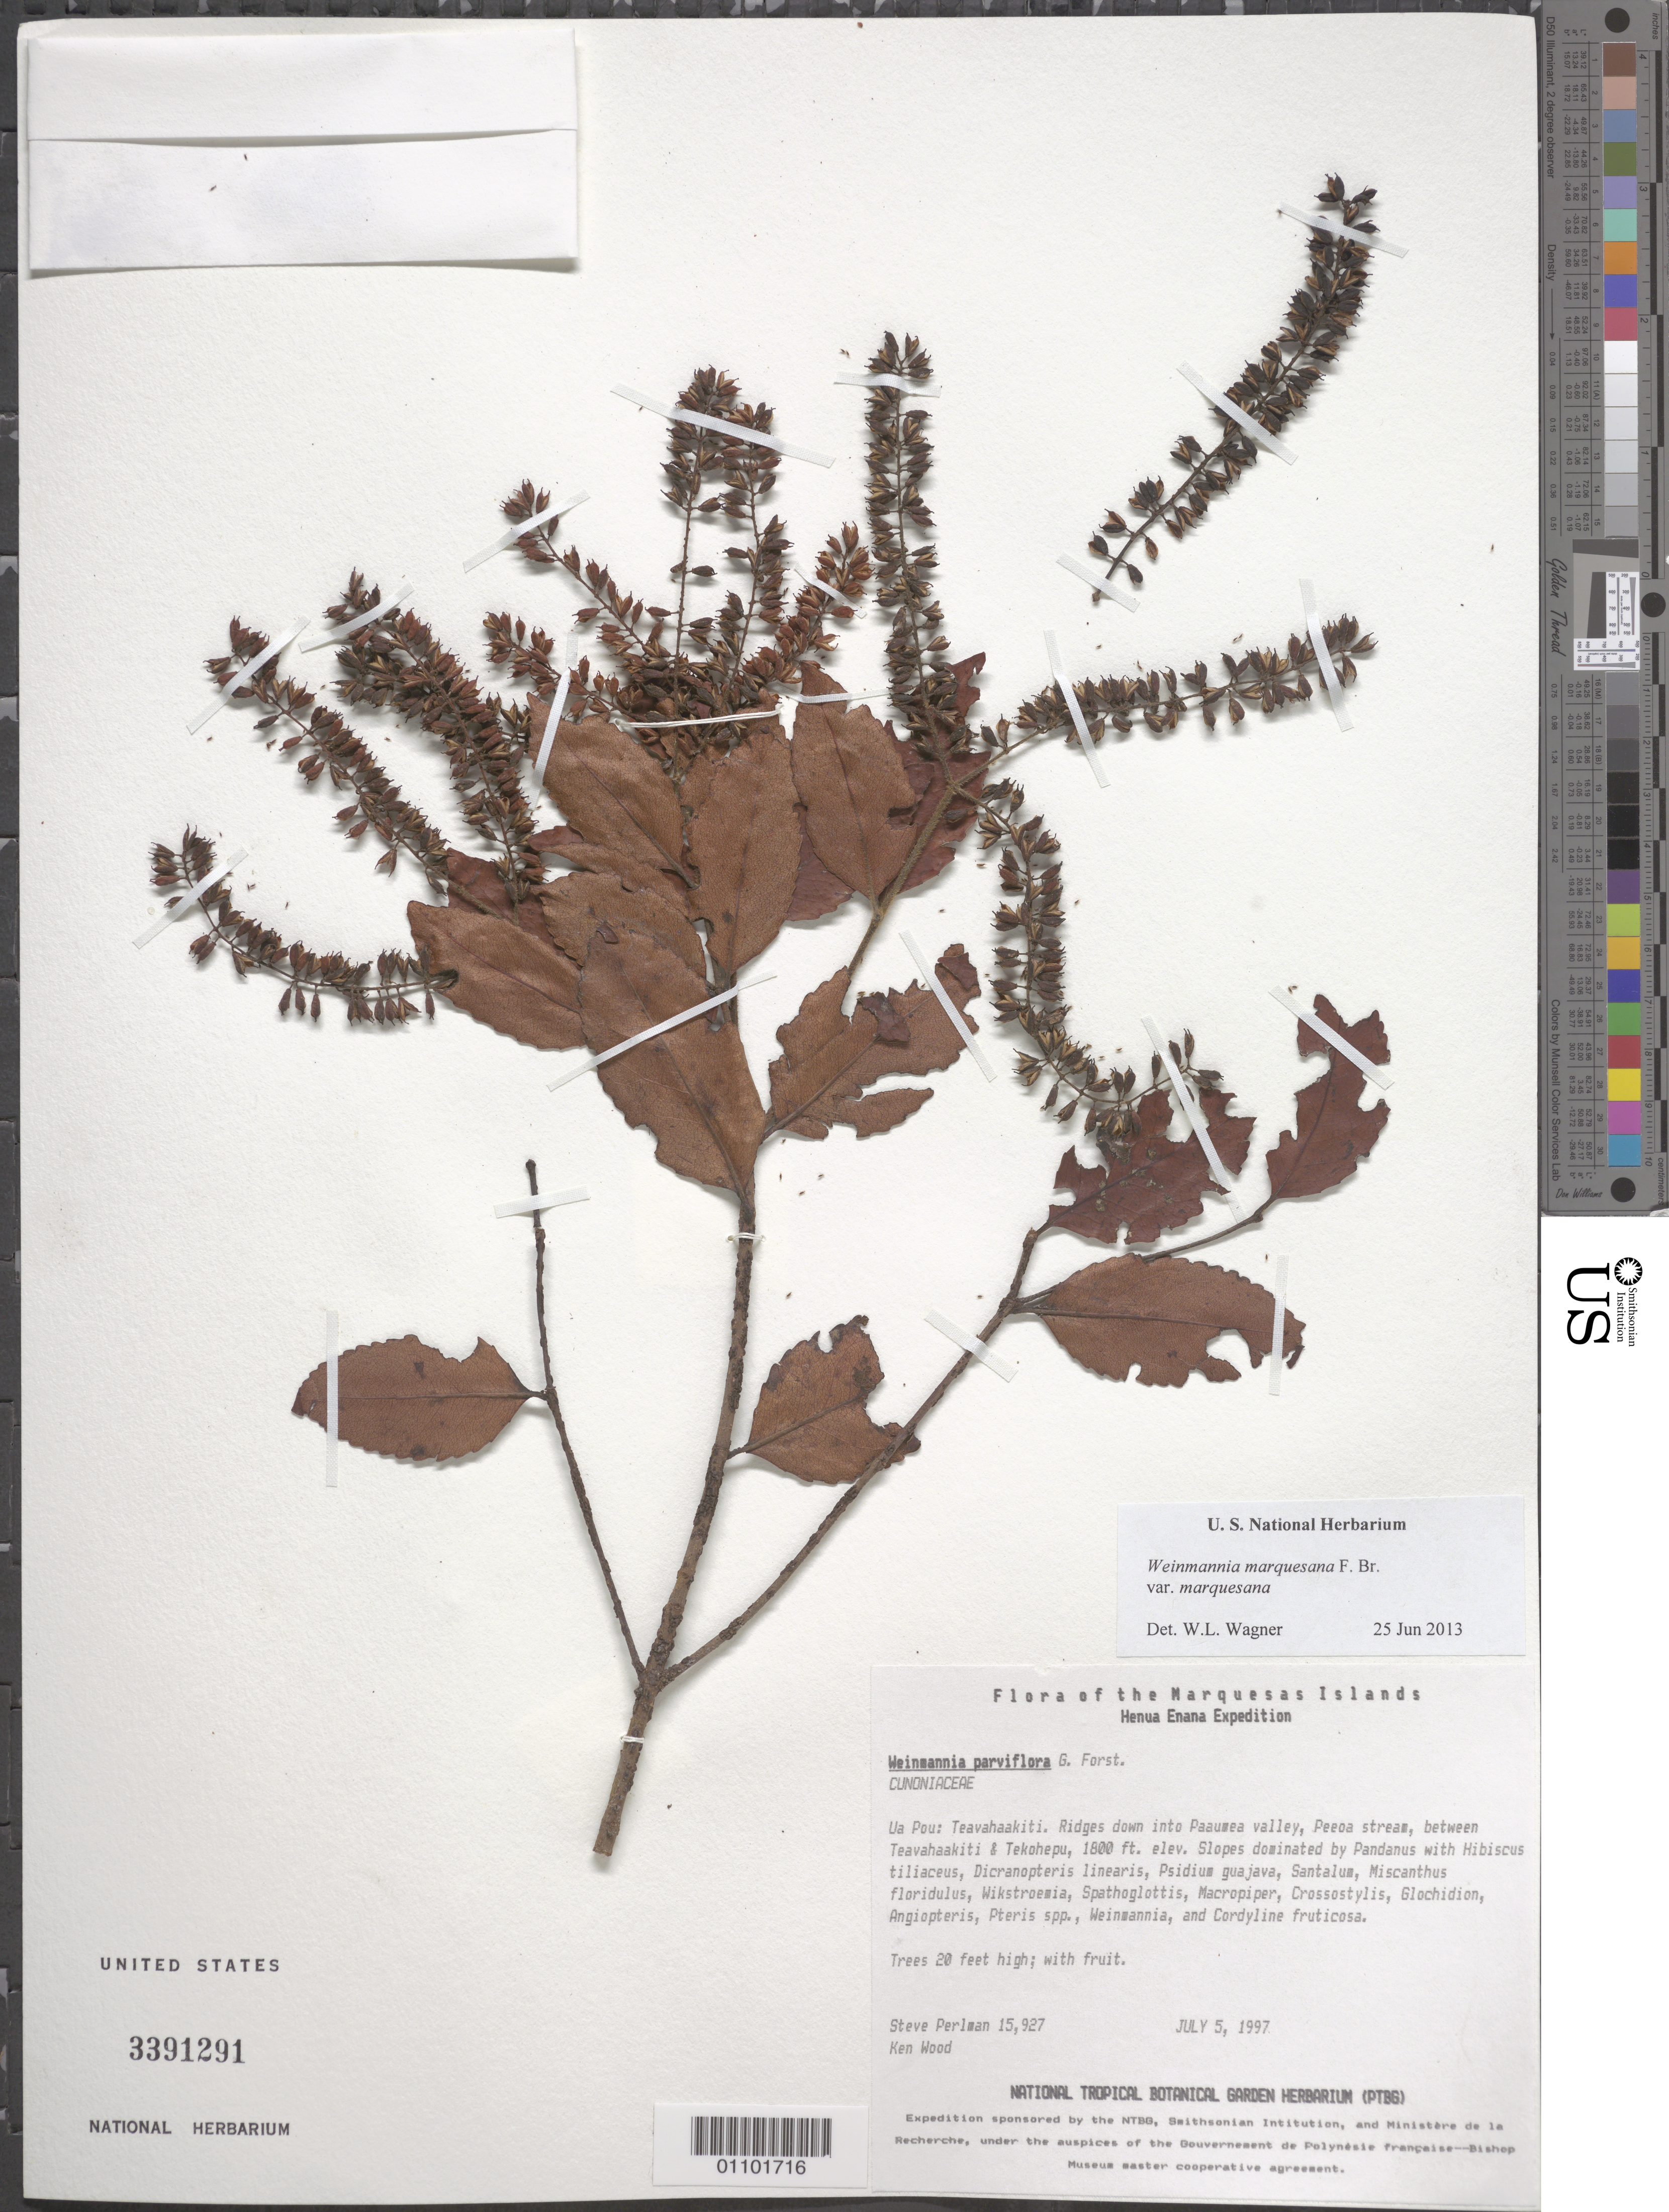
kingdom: Plantae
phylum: Tracheophyta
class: Magnoliopsida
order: Oxalidales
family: Cunoniaceae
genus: Pterophylla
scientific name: Pterophylla marquesana var. marquesana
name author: (F. Br.) Pillon & H.C. Hopkins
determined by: Wagner, W. L., (BOT), Smithsonian Institution - National Museum of Natural History (UNITED STATES)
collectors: S. P. Perlman & K. R. Wood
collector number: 15927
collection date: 1997-07-05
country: French Polynesia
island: Ua Pou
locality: Teavahaakiti, ridges down into Paaumea Valley, Peeoa stream, between Teavahaakiti & Tekohepu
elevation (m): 549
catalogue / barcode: US 3391291